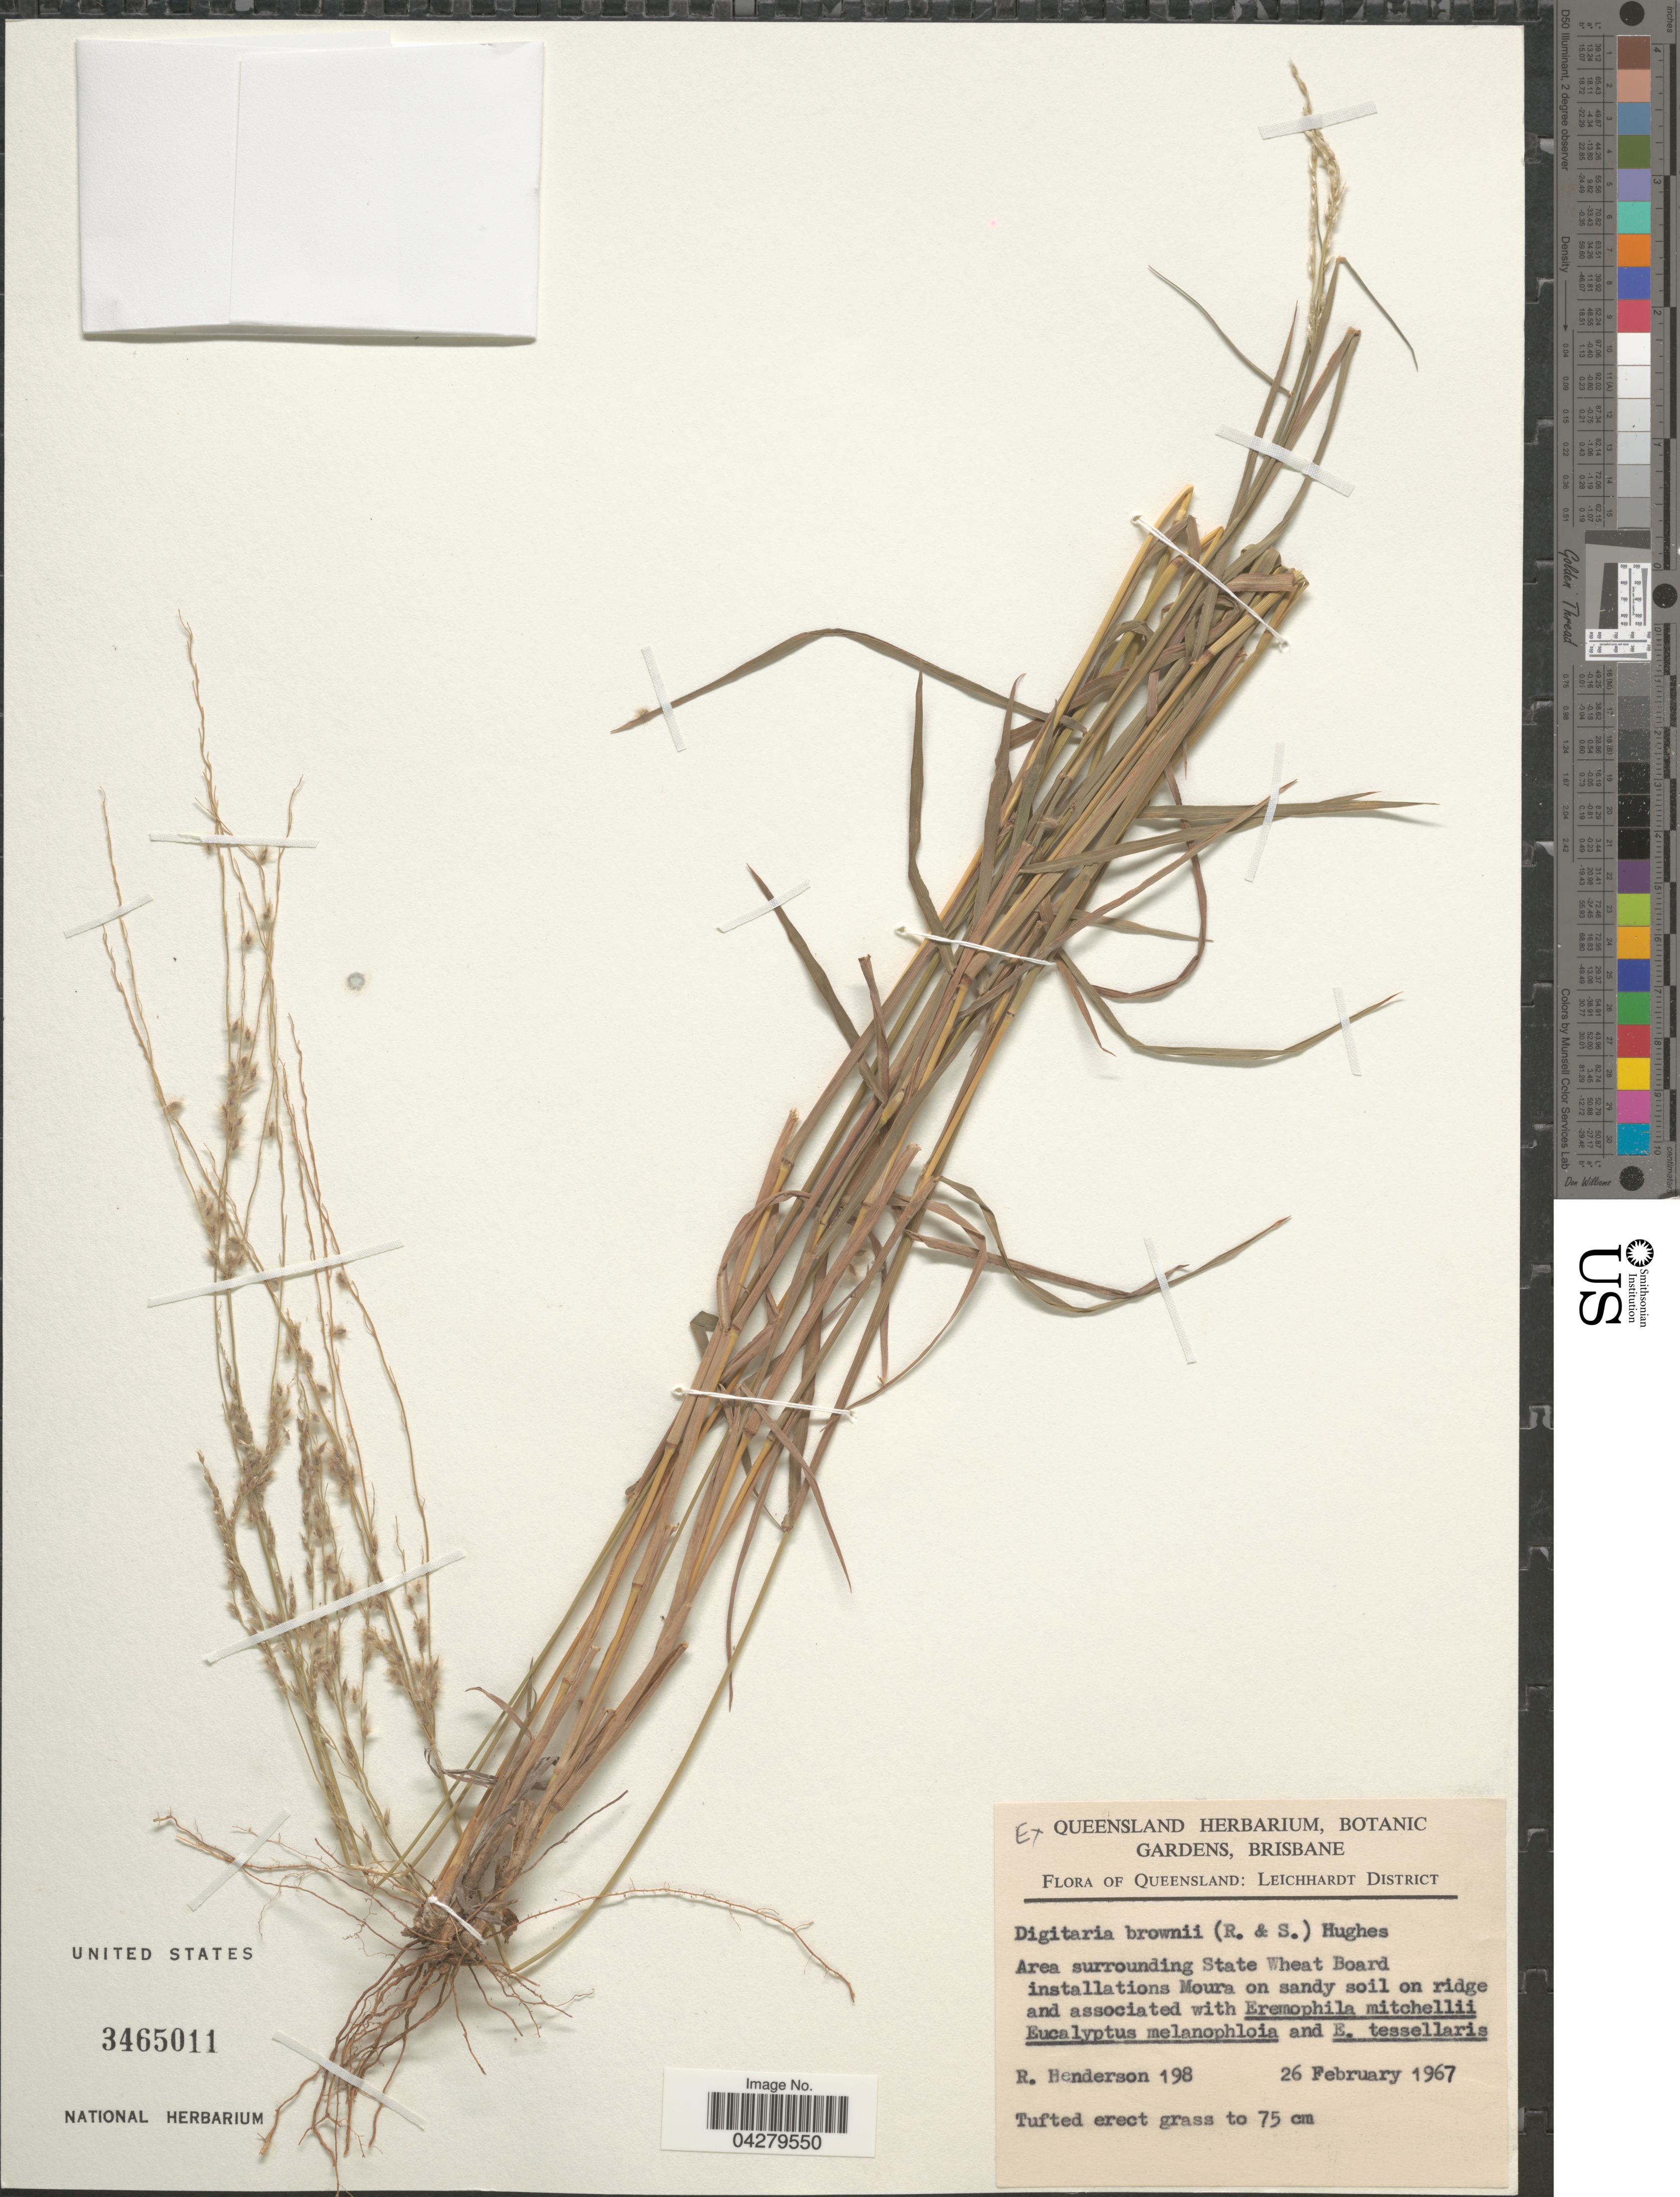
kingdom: Plantae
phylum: Tracheophyta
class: Liliopsida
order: Poales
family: Poaceae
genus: Digitaria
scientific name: Digitaria brownii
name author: (Roem. & Schult.) Hughes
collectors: R. Henderson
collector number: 198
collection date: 1967-02-26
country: Australia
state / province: Queensland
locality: Leichhardt District. Area surrounding State Wheat Board installations Moura on sandy soil on ridge.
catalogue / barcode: US 3465011